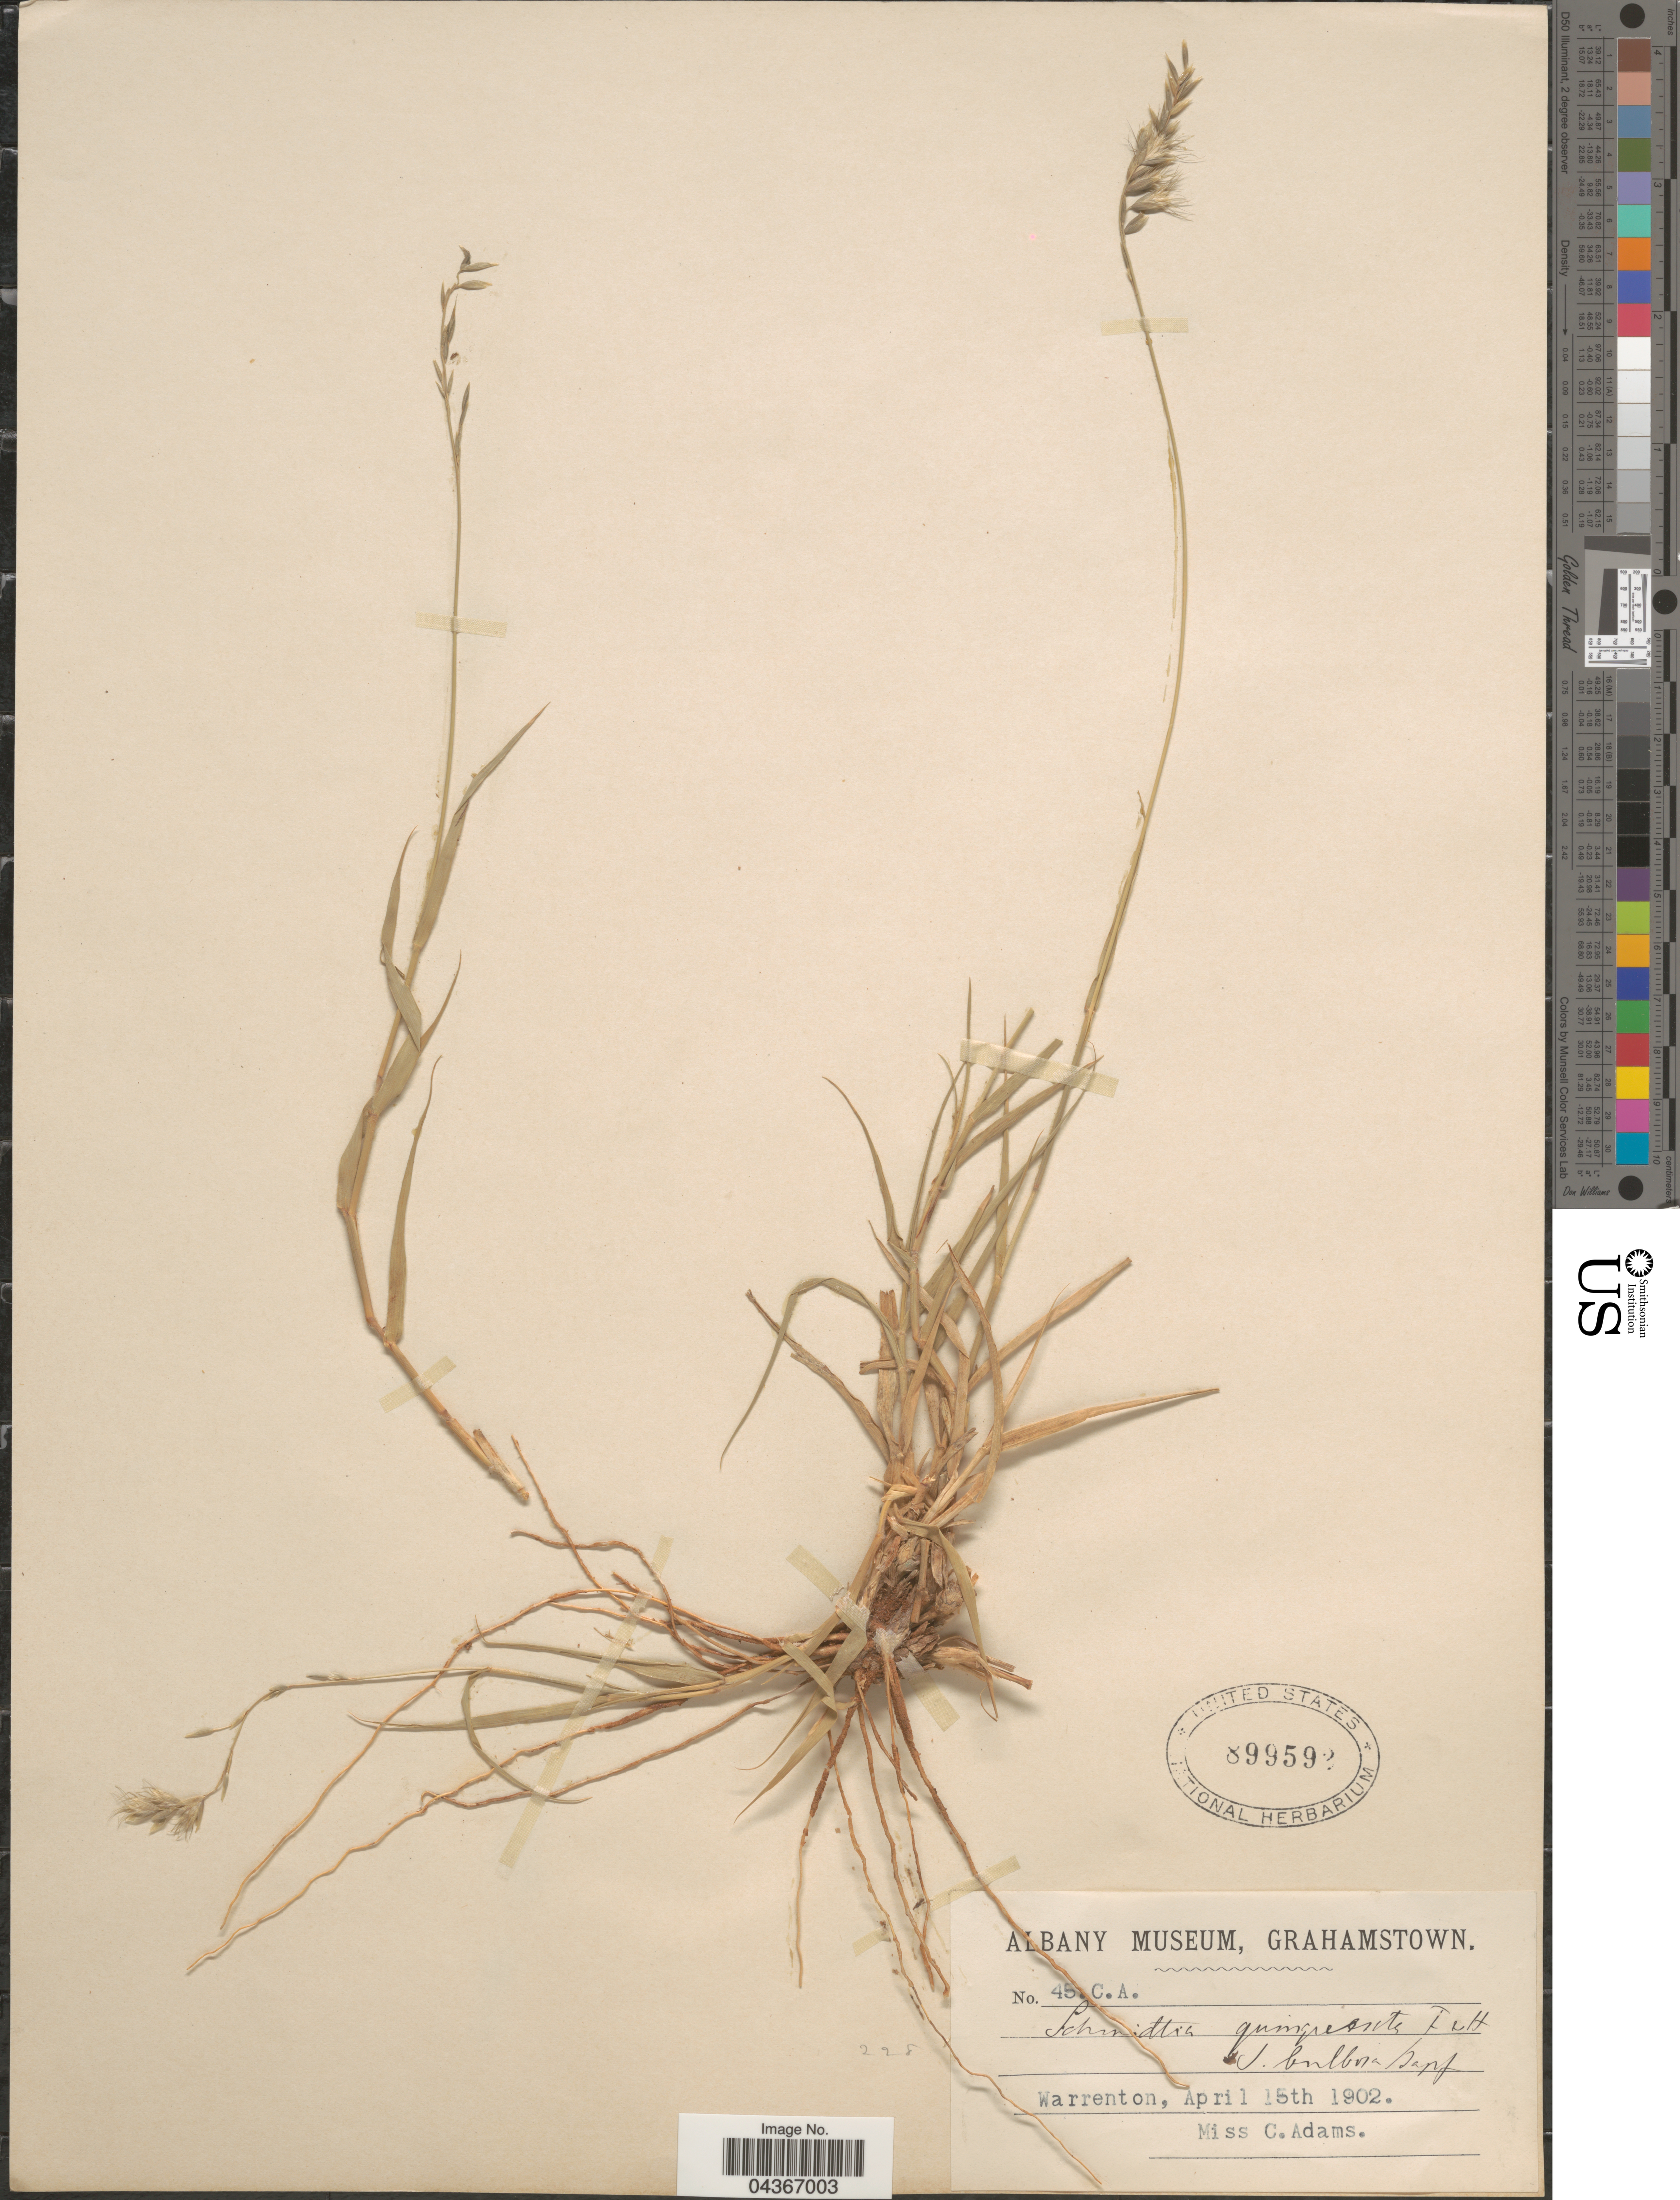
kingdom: Plantae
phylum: Tracheophyta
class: Liliopsida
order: Poales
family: Poaceae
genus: Schmidtia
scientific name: Schmidtia pappophoroides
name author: Steud. ex J.A. Schmidt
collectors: C. Adams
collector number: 45CA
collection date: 1902-04-15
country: South Africa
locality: Warrenton.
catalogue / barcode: US 899592